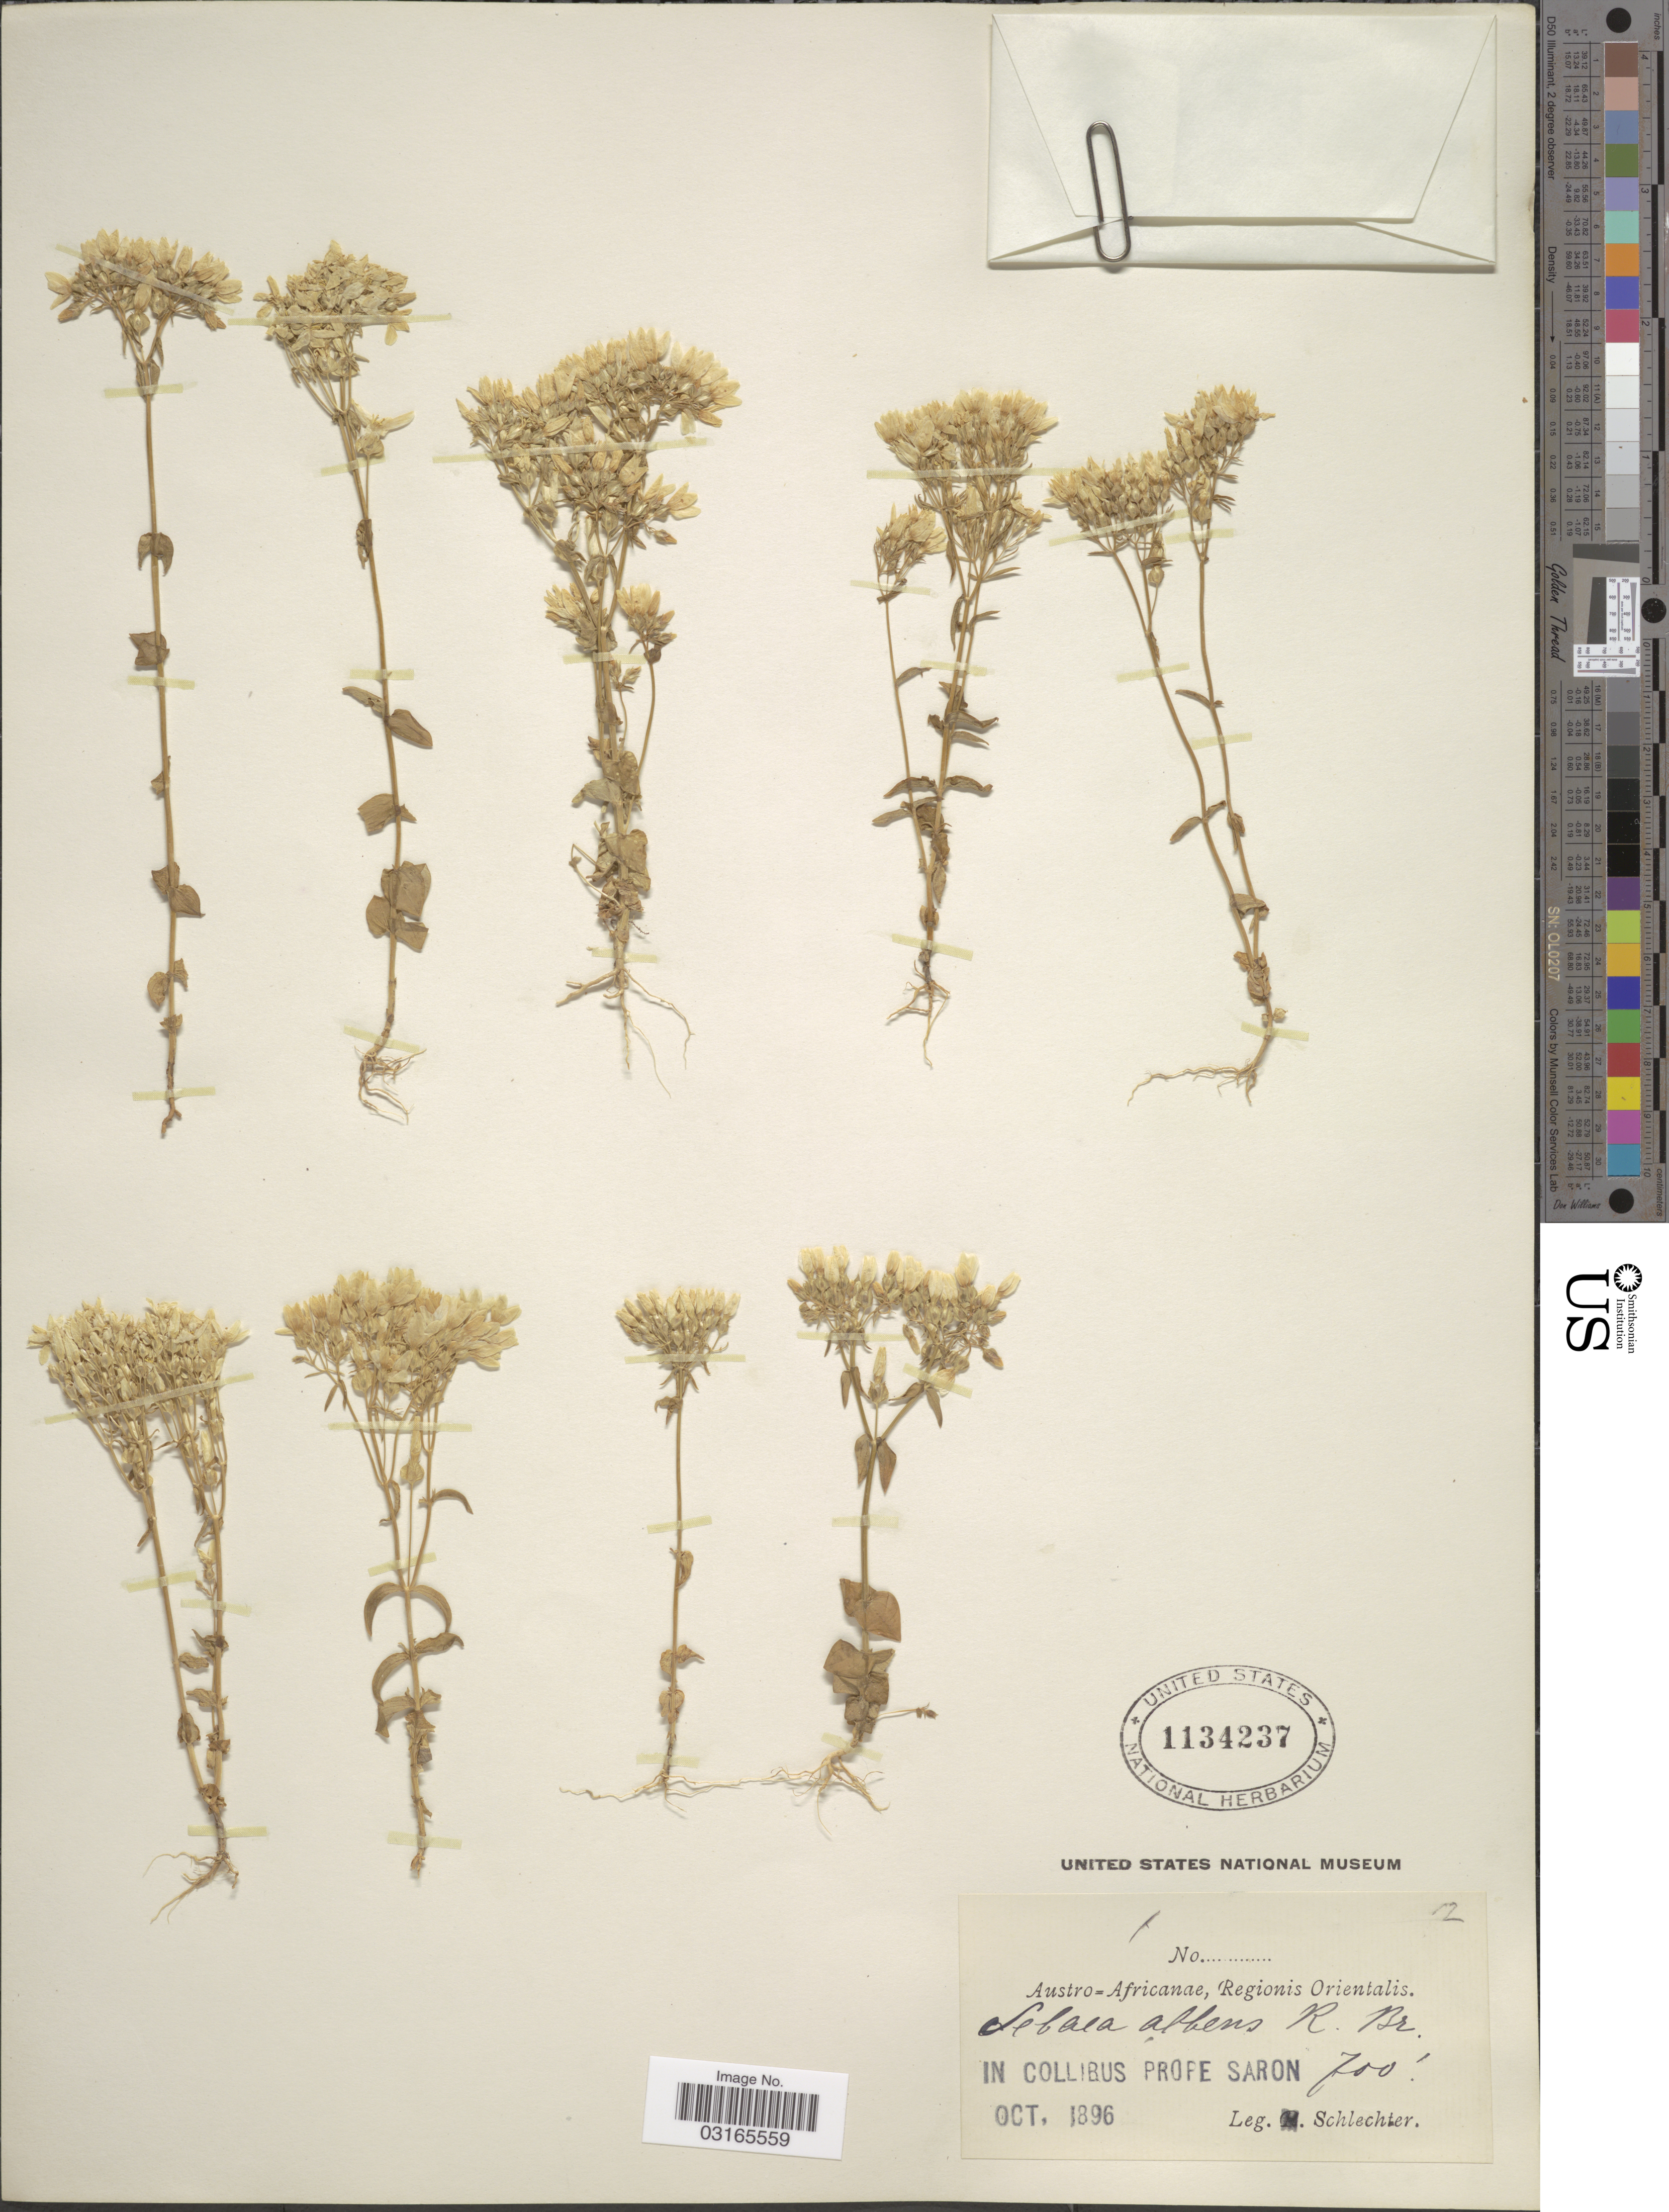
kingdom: Plantae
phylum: Tracheophyta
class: Magnoliopsida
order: Gentianales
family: Gentianaceae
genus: Sebaea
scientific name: Sebaea albens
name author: (L. f.) Roem. & Schult.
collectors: Schlechter, --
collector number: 12?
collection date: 1896-10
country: South Africa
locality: Austro=Africanae, Regionalis Orientalis. In collibus prope Saron.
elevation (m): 213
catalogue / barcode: US 1134237